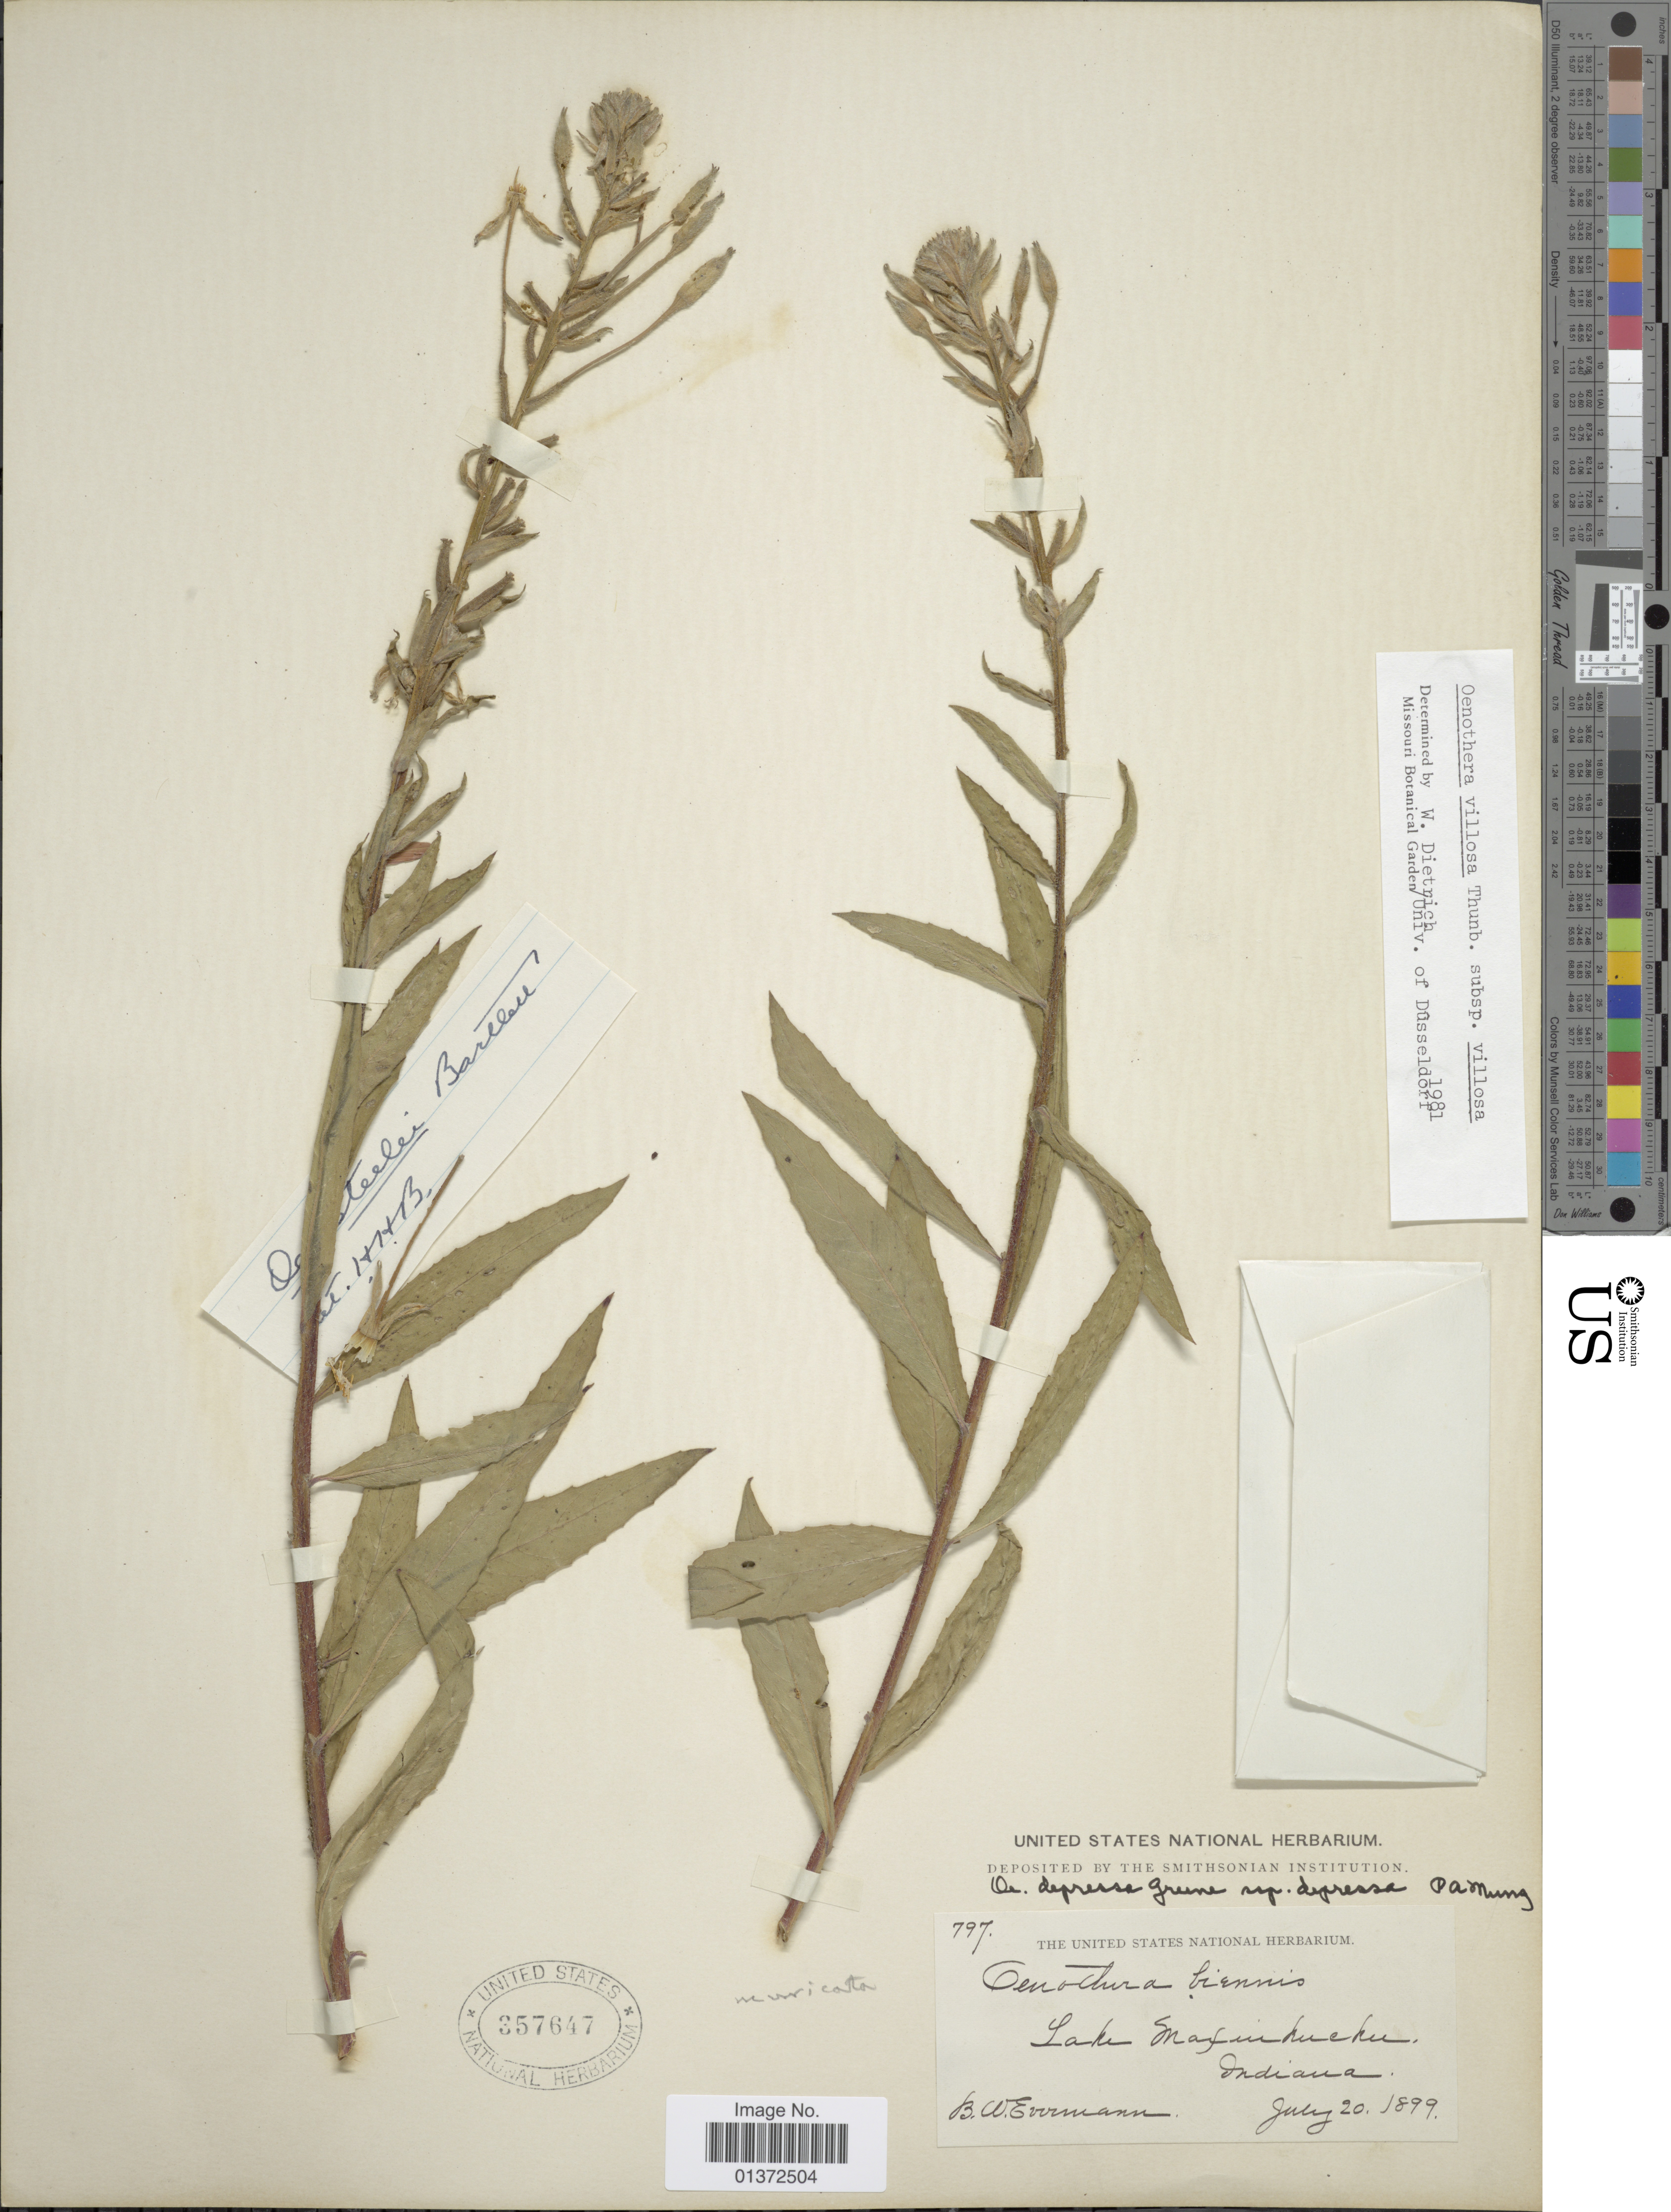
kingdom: Plantae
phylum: Tracheophyta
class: Magnoliopsida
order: Myrtales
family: Onagraceae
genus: Oenothera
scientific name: Oenothera villosa subsp. villosa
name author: Thunb.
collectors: B. W. Evermann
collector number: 797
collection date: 1899-07-20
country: United States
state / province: Indiana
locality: Marshall Co. Lake Maxinkuckee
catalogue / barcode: US 357647